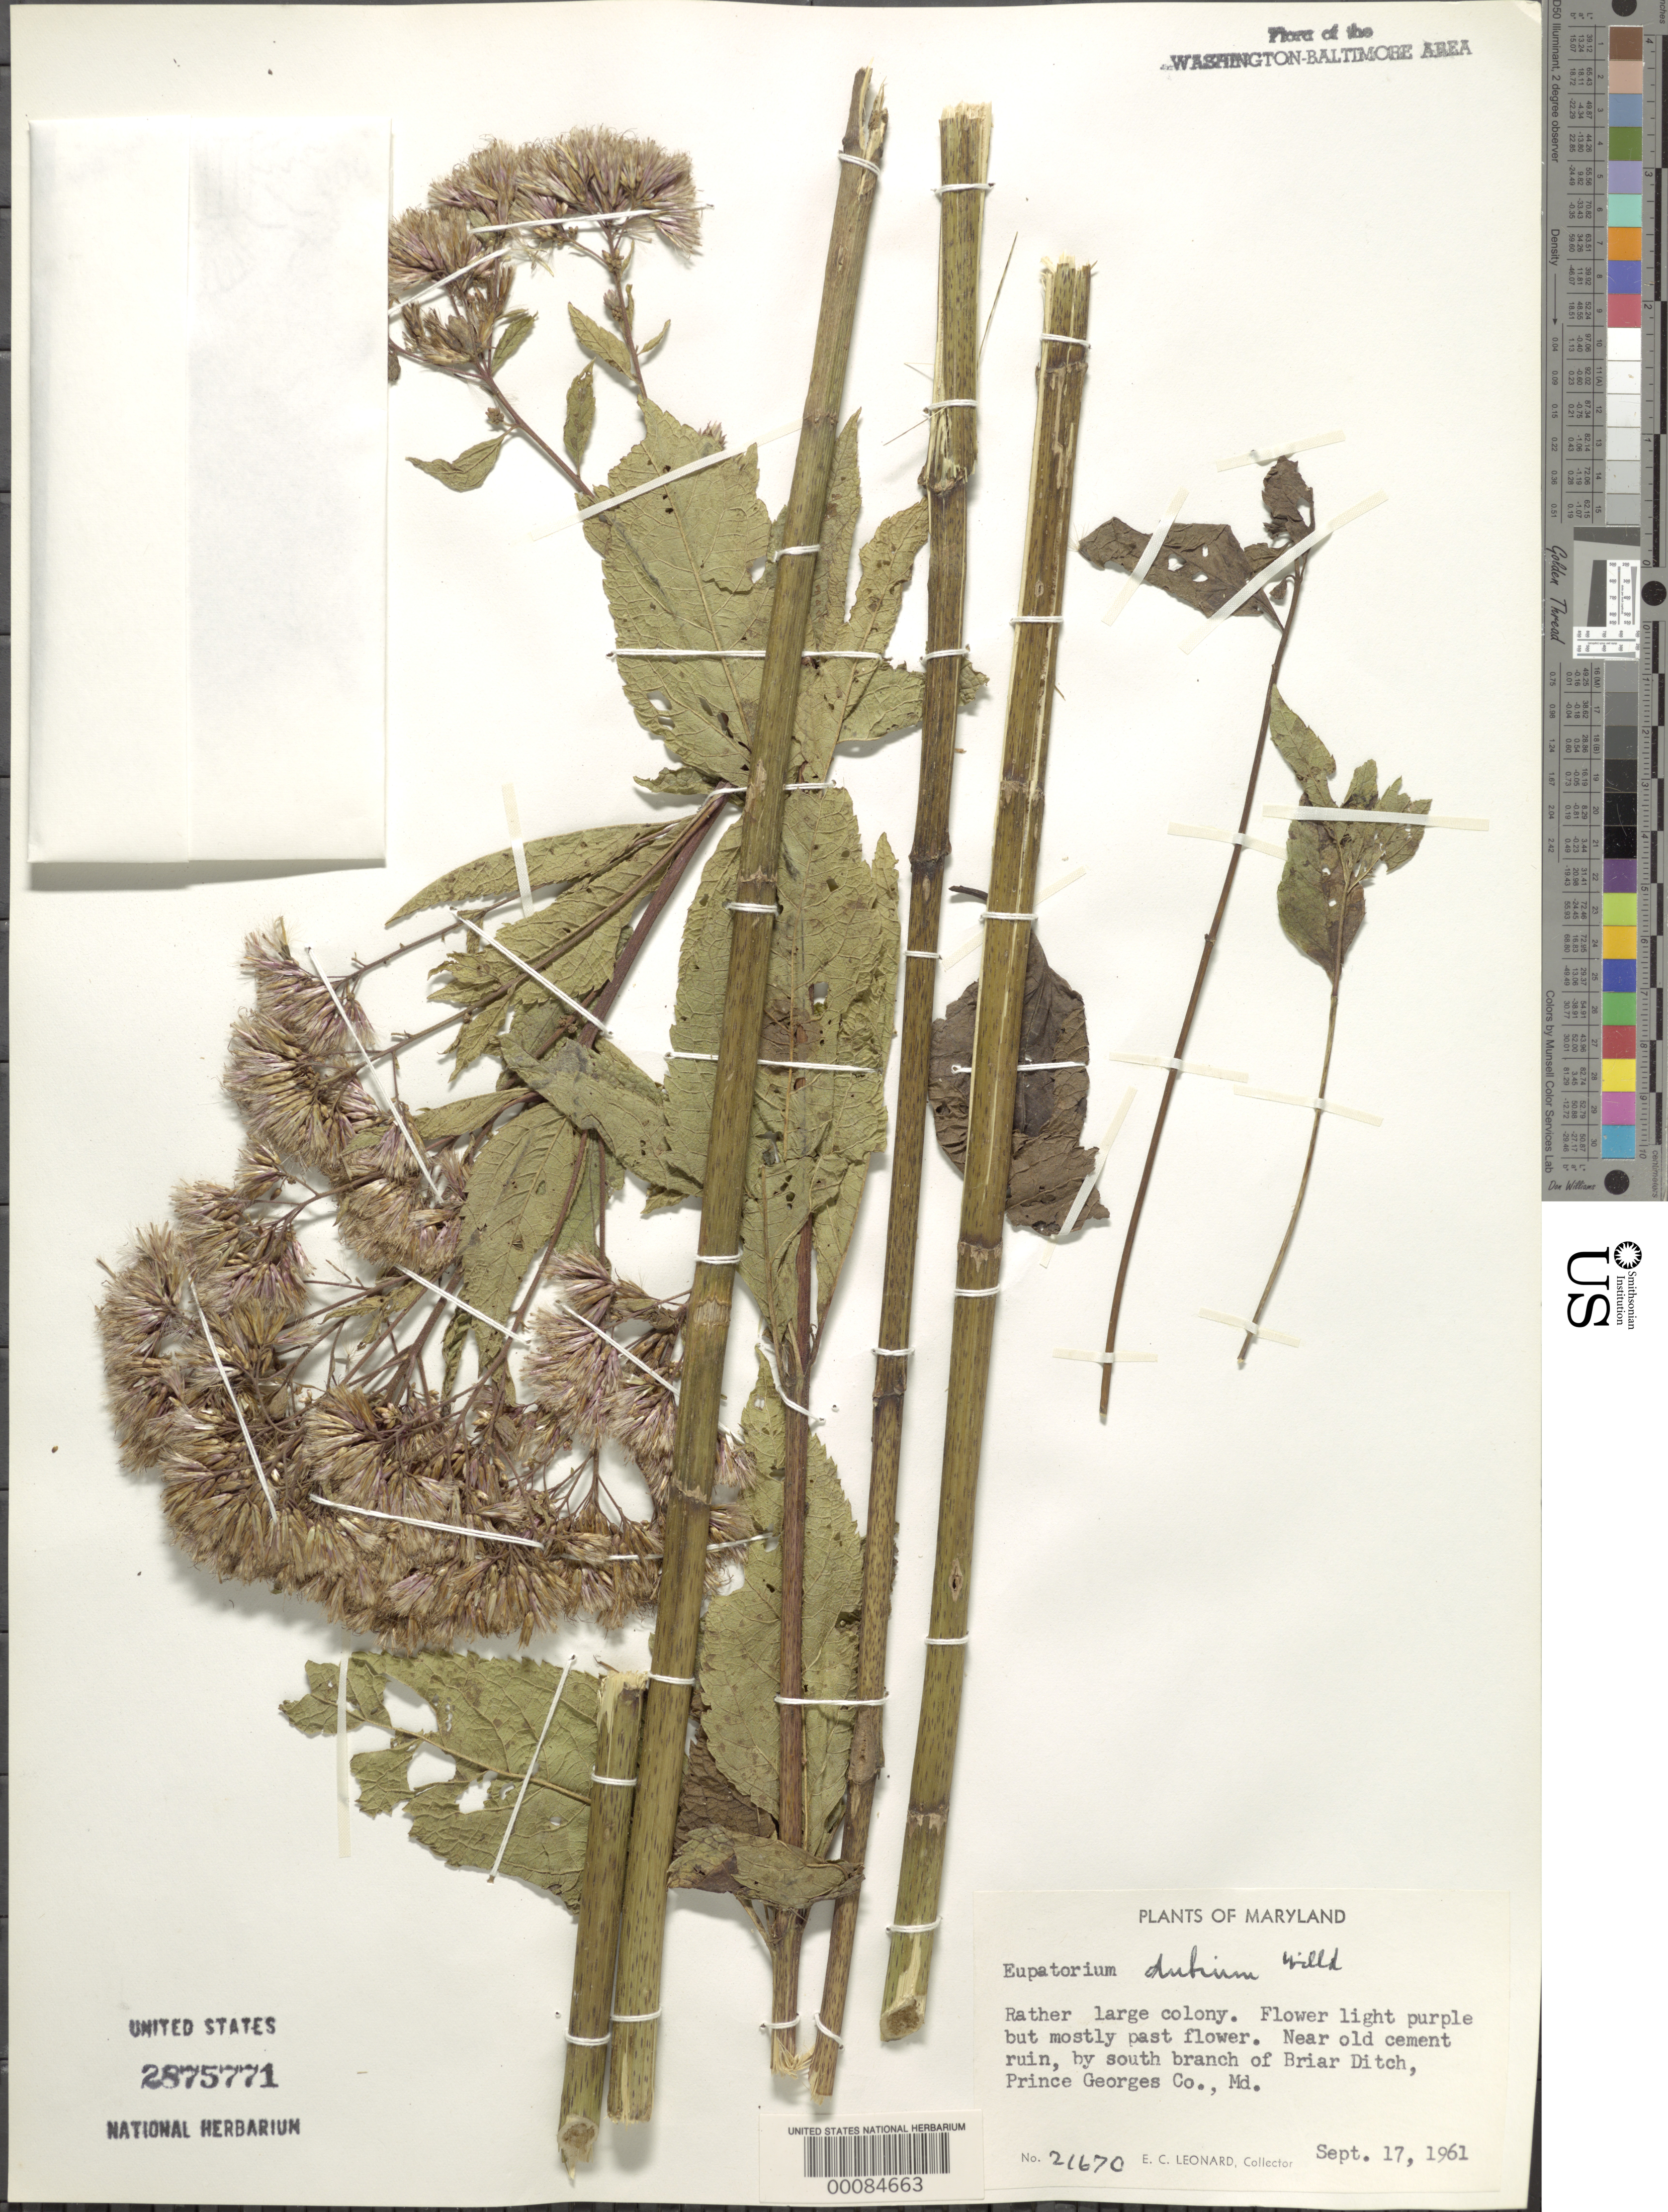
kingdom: Plantae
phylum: Tracheophyta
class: Magnoliopsida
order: Asterales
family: Asteraceae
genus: Eupatorium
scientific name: Eupatorium dubium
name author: Willd. ex Poir.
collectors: E. C. Leonard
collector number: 21670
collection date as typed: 17 Sep 1961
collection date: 1961-09-17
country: United States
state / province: Maryland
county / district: Prince George's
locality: South Branch Briar Ditch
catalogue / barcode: US 2875771